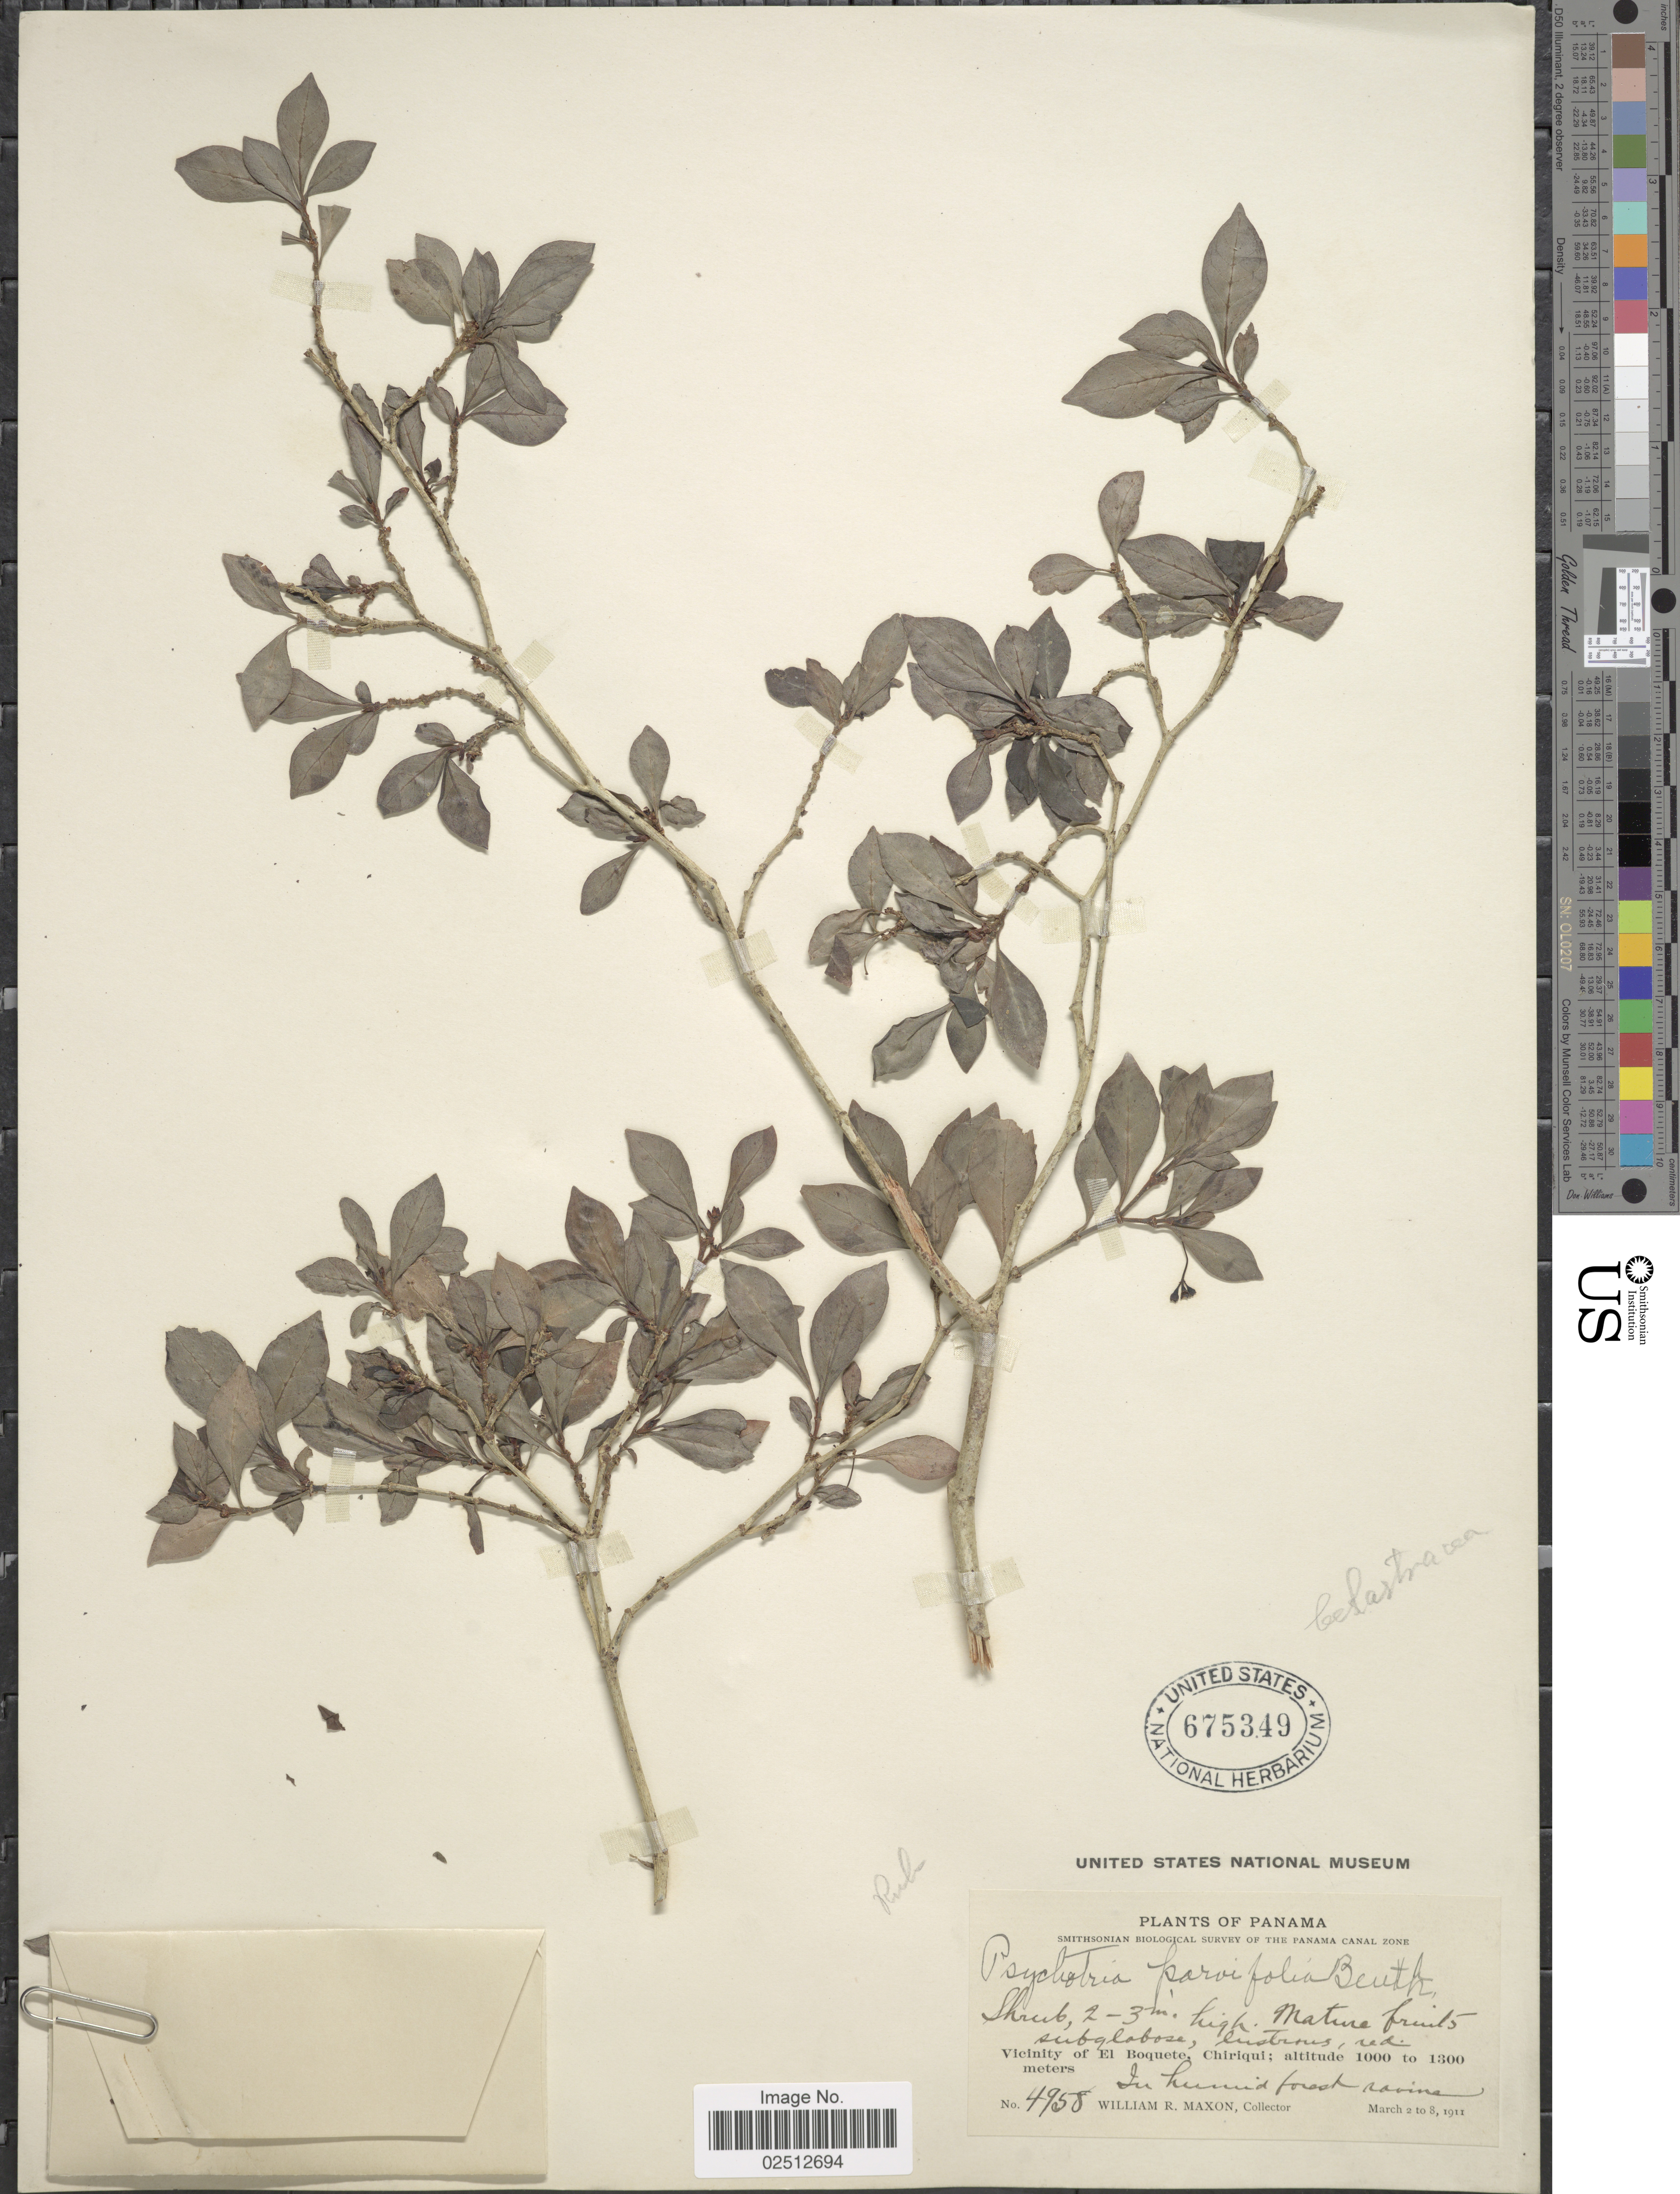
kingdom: Plantae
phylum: Tracheophyta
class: Magnoliopsida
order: Gentianales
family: Rubiaceae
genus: Psychotria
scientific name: Psychotria parvifolia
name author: Benth. ex Oerst.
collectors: W. R. Maxon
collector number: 4958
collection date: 1911-03-02/1911-03-08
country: Panama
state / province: Chiriqui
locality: Vicinity of El Boquete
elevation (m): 1000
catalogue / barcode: US 675349